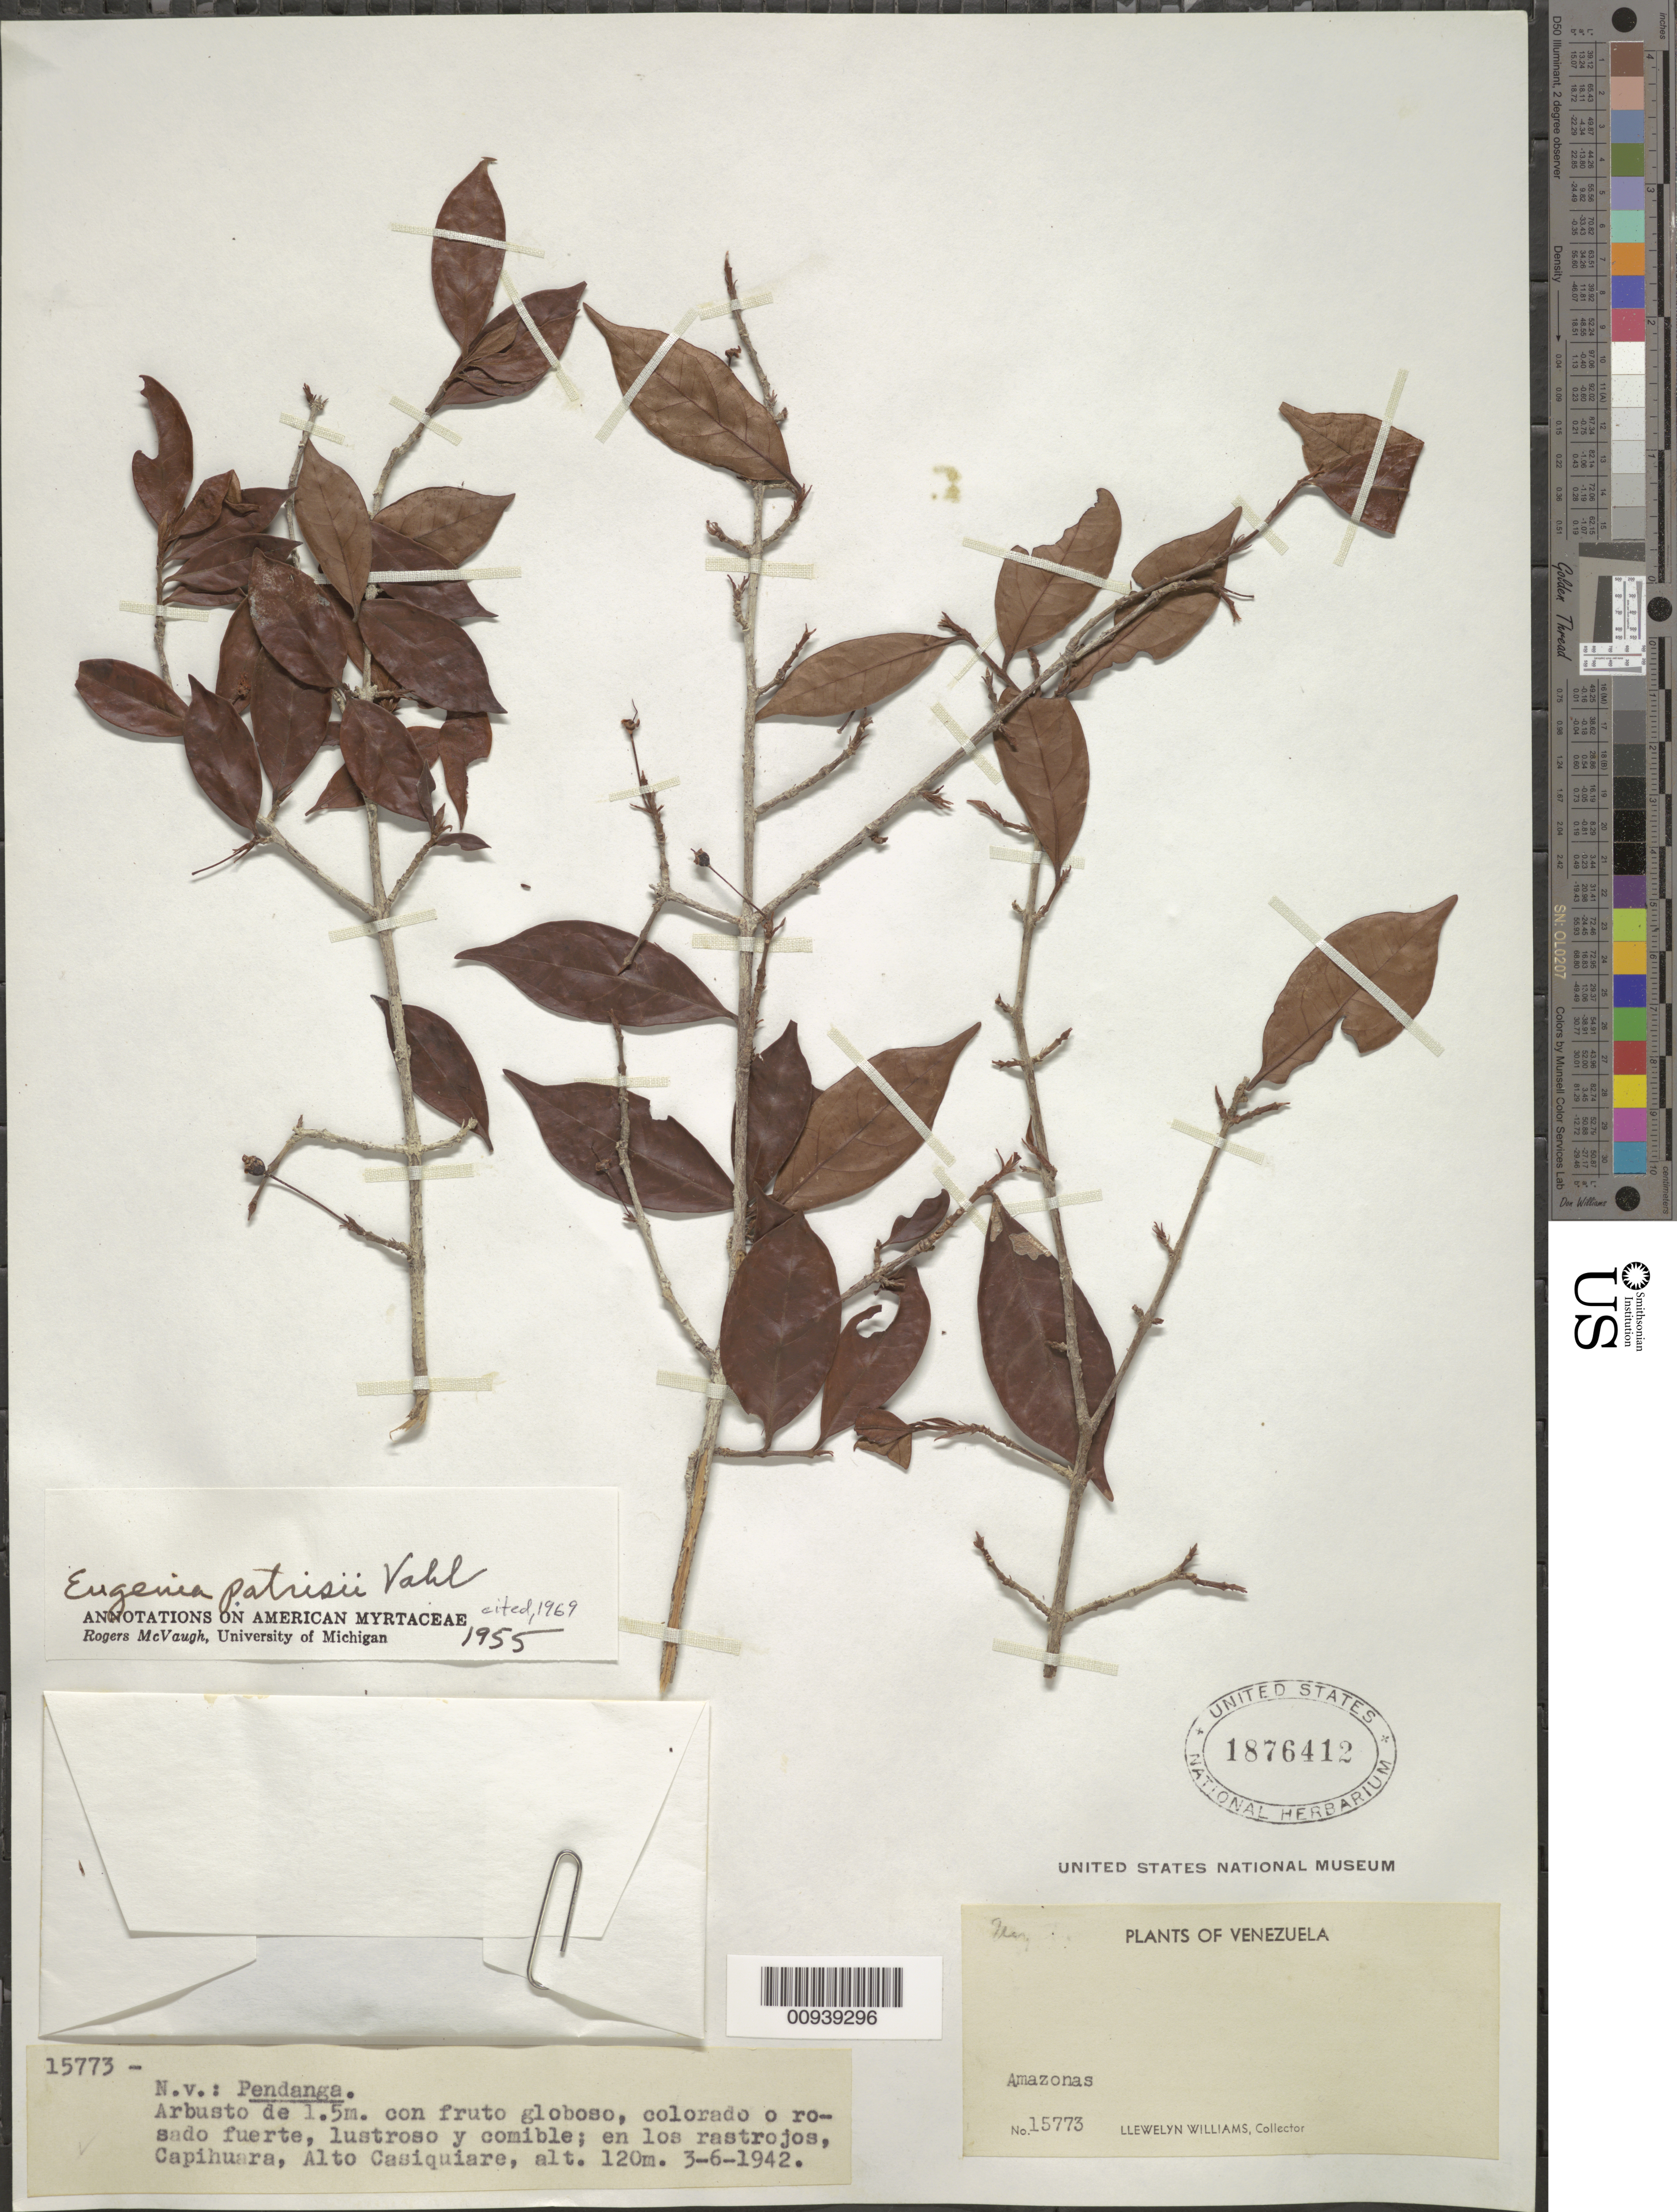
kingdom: Plantae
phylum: Tracheophyta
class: Magnoliopsida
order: Myrtales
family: Myrtaceae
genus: Eugenia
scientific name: Eugenia patrisii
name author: Vahl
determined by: McVaugh, R.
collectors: Ll. Williams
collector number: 15773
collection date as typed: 3-Jun-42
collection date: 1942-06-03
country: Venezuela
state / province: Amazonas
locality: Capihuara, Alto Casiquiare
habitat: Rastrojos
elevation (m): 120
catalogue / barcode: US 1876412